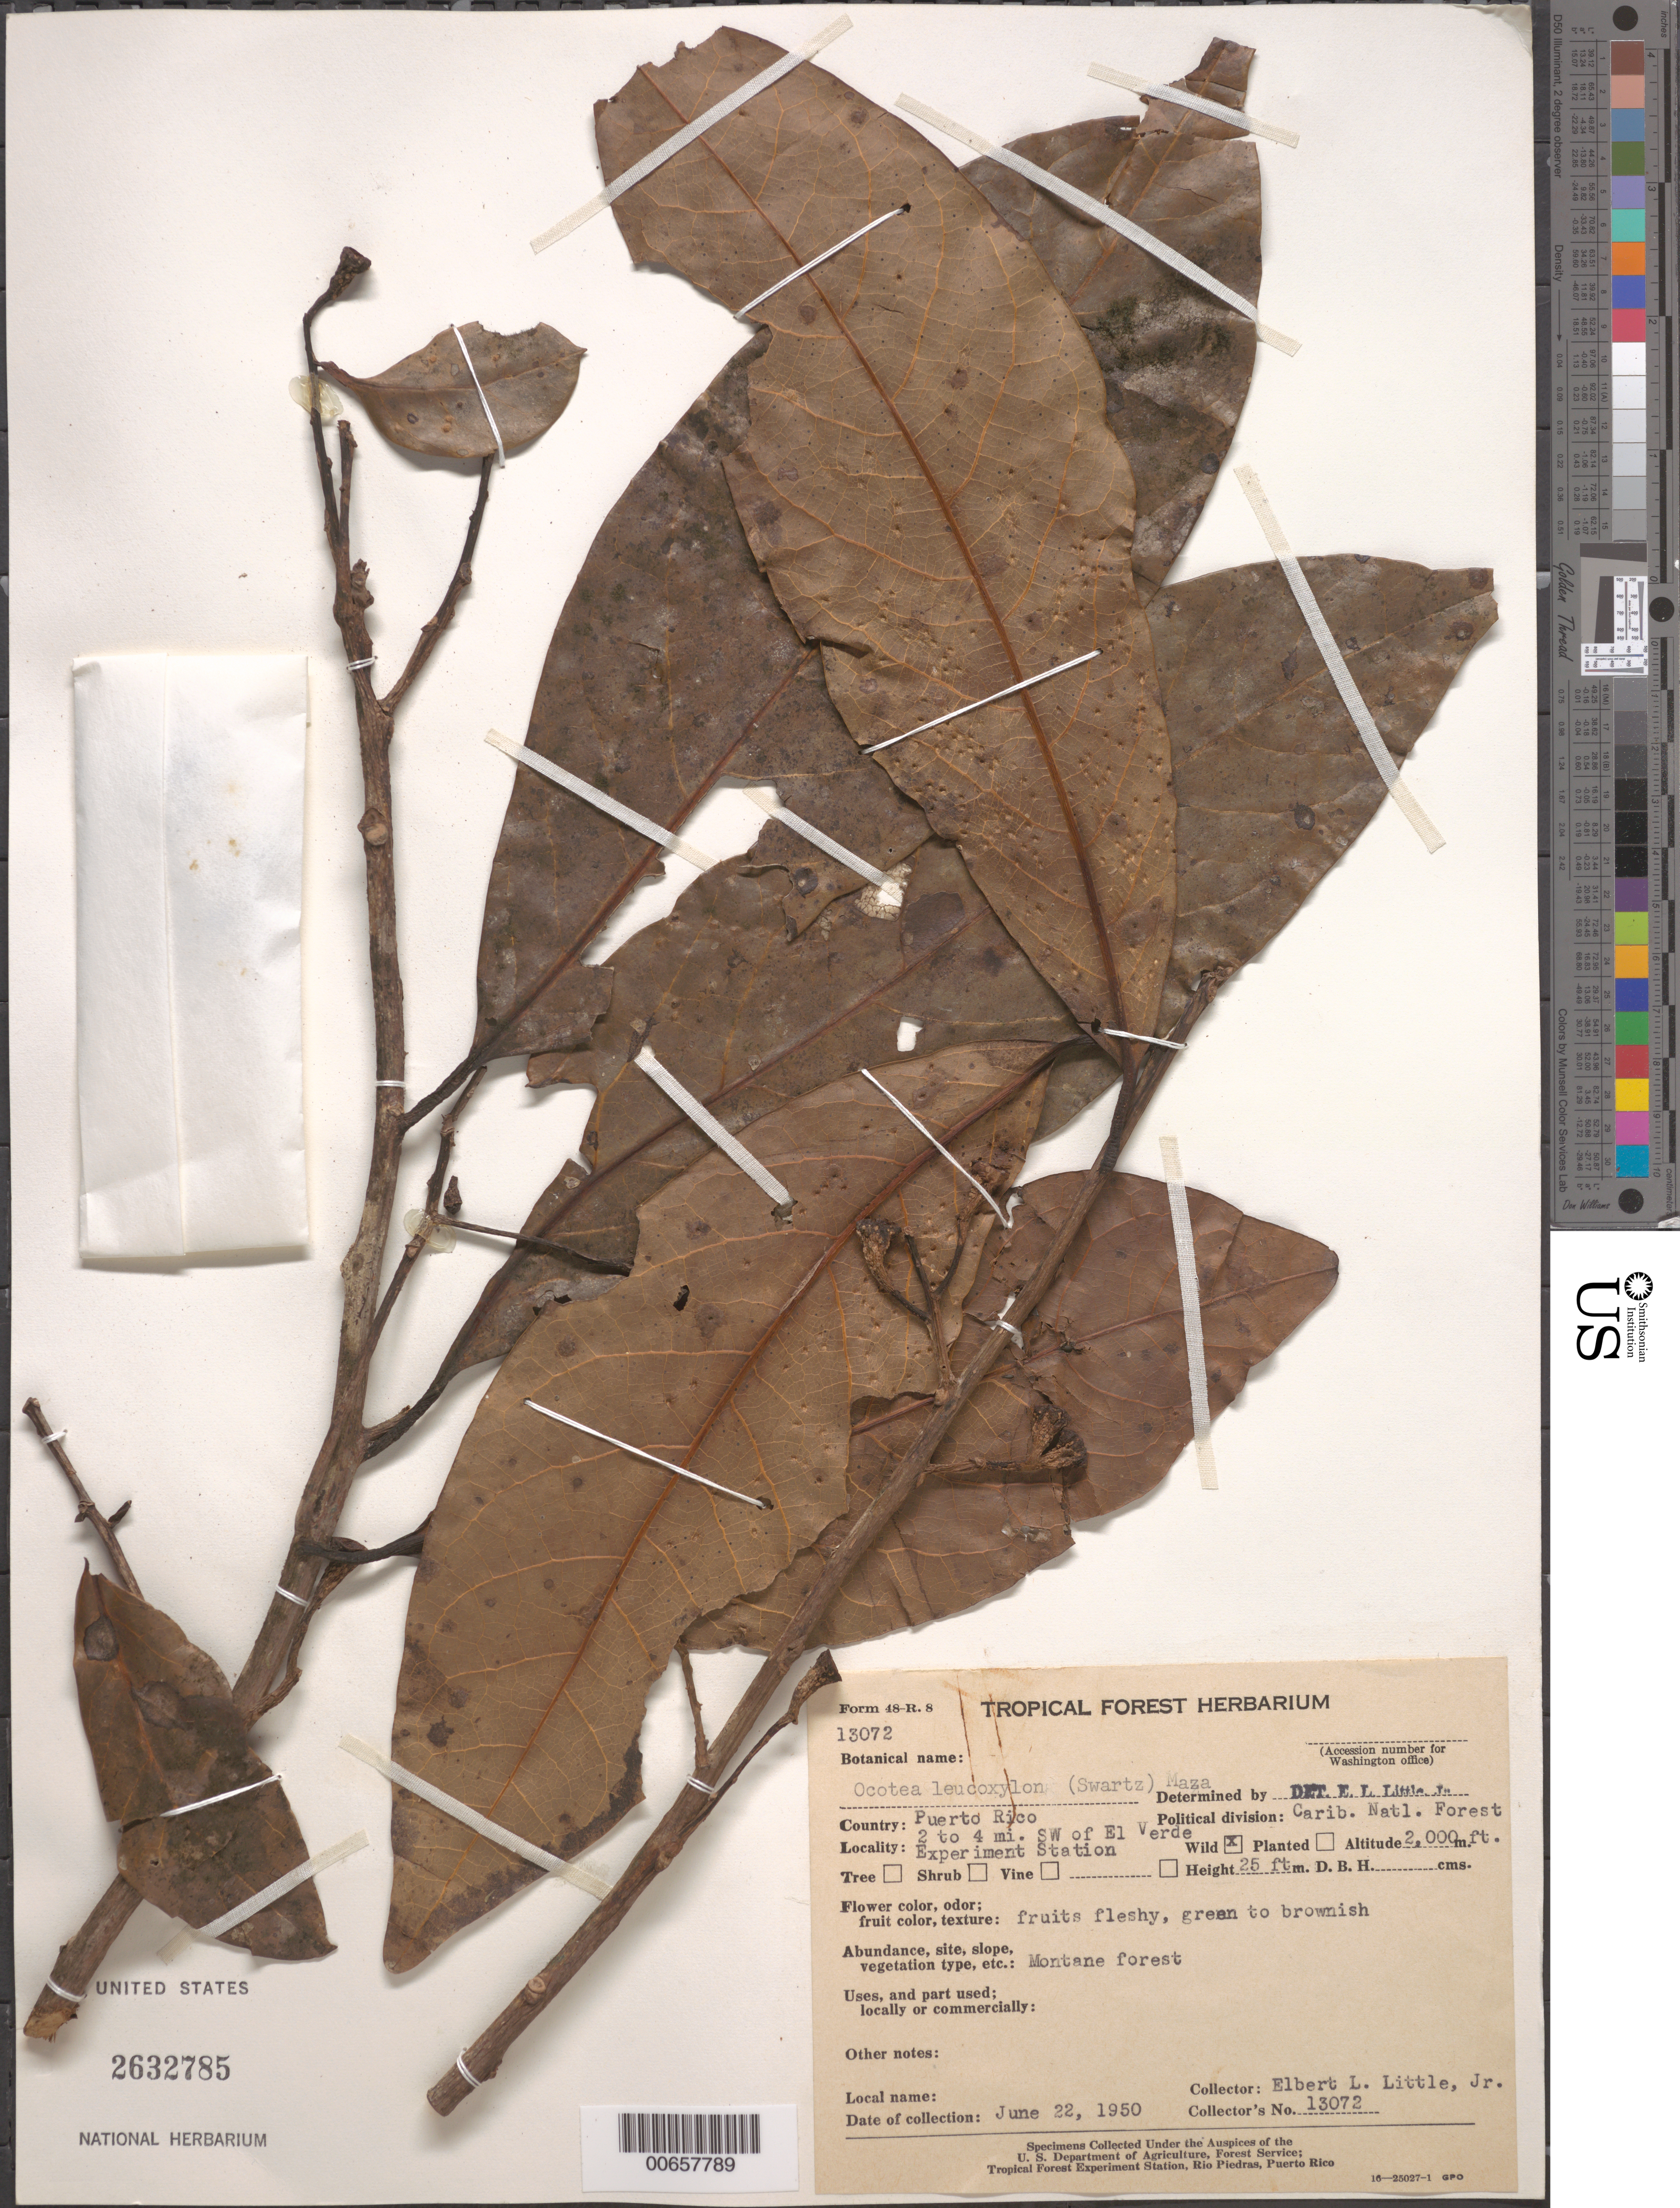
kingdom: Plantae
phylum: Tracheophyta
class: Magnoliopsida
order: Laurales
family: Lauraceae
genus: Ocotea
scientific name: Ocotea leucoxylon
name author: (Sw.) Laness.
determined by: Little, Elbert L., Jr., (FSSR), United States Department of Agriculture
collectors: E. L. Little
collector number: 13072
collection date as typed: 22 Jun 1950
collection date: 1950-06-22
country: Puerto Rico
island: Greater Antilles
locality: Carib. Natl. Forest, 2 to 4 mi SW of El Verde Exp. Station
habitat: Montane forest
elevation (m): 610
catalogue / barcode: US 2632785